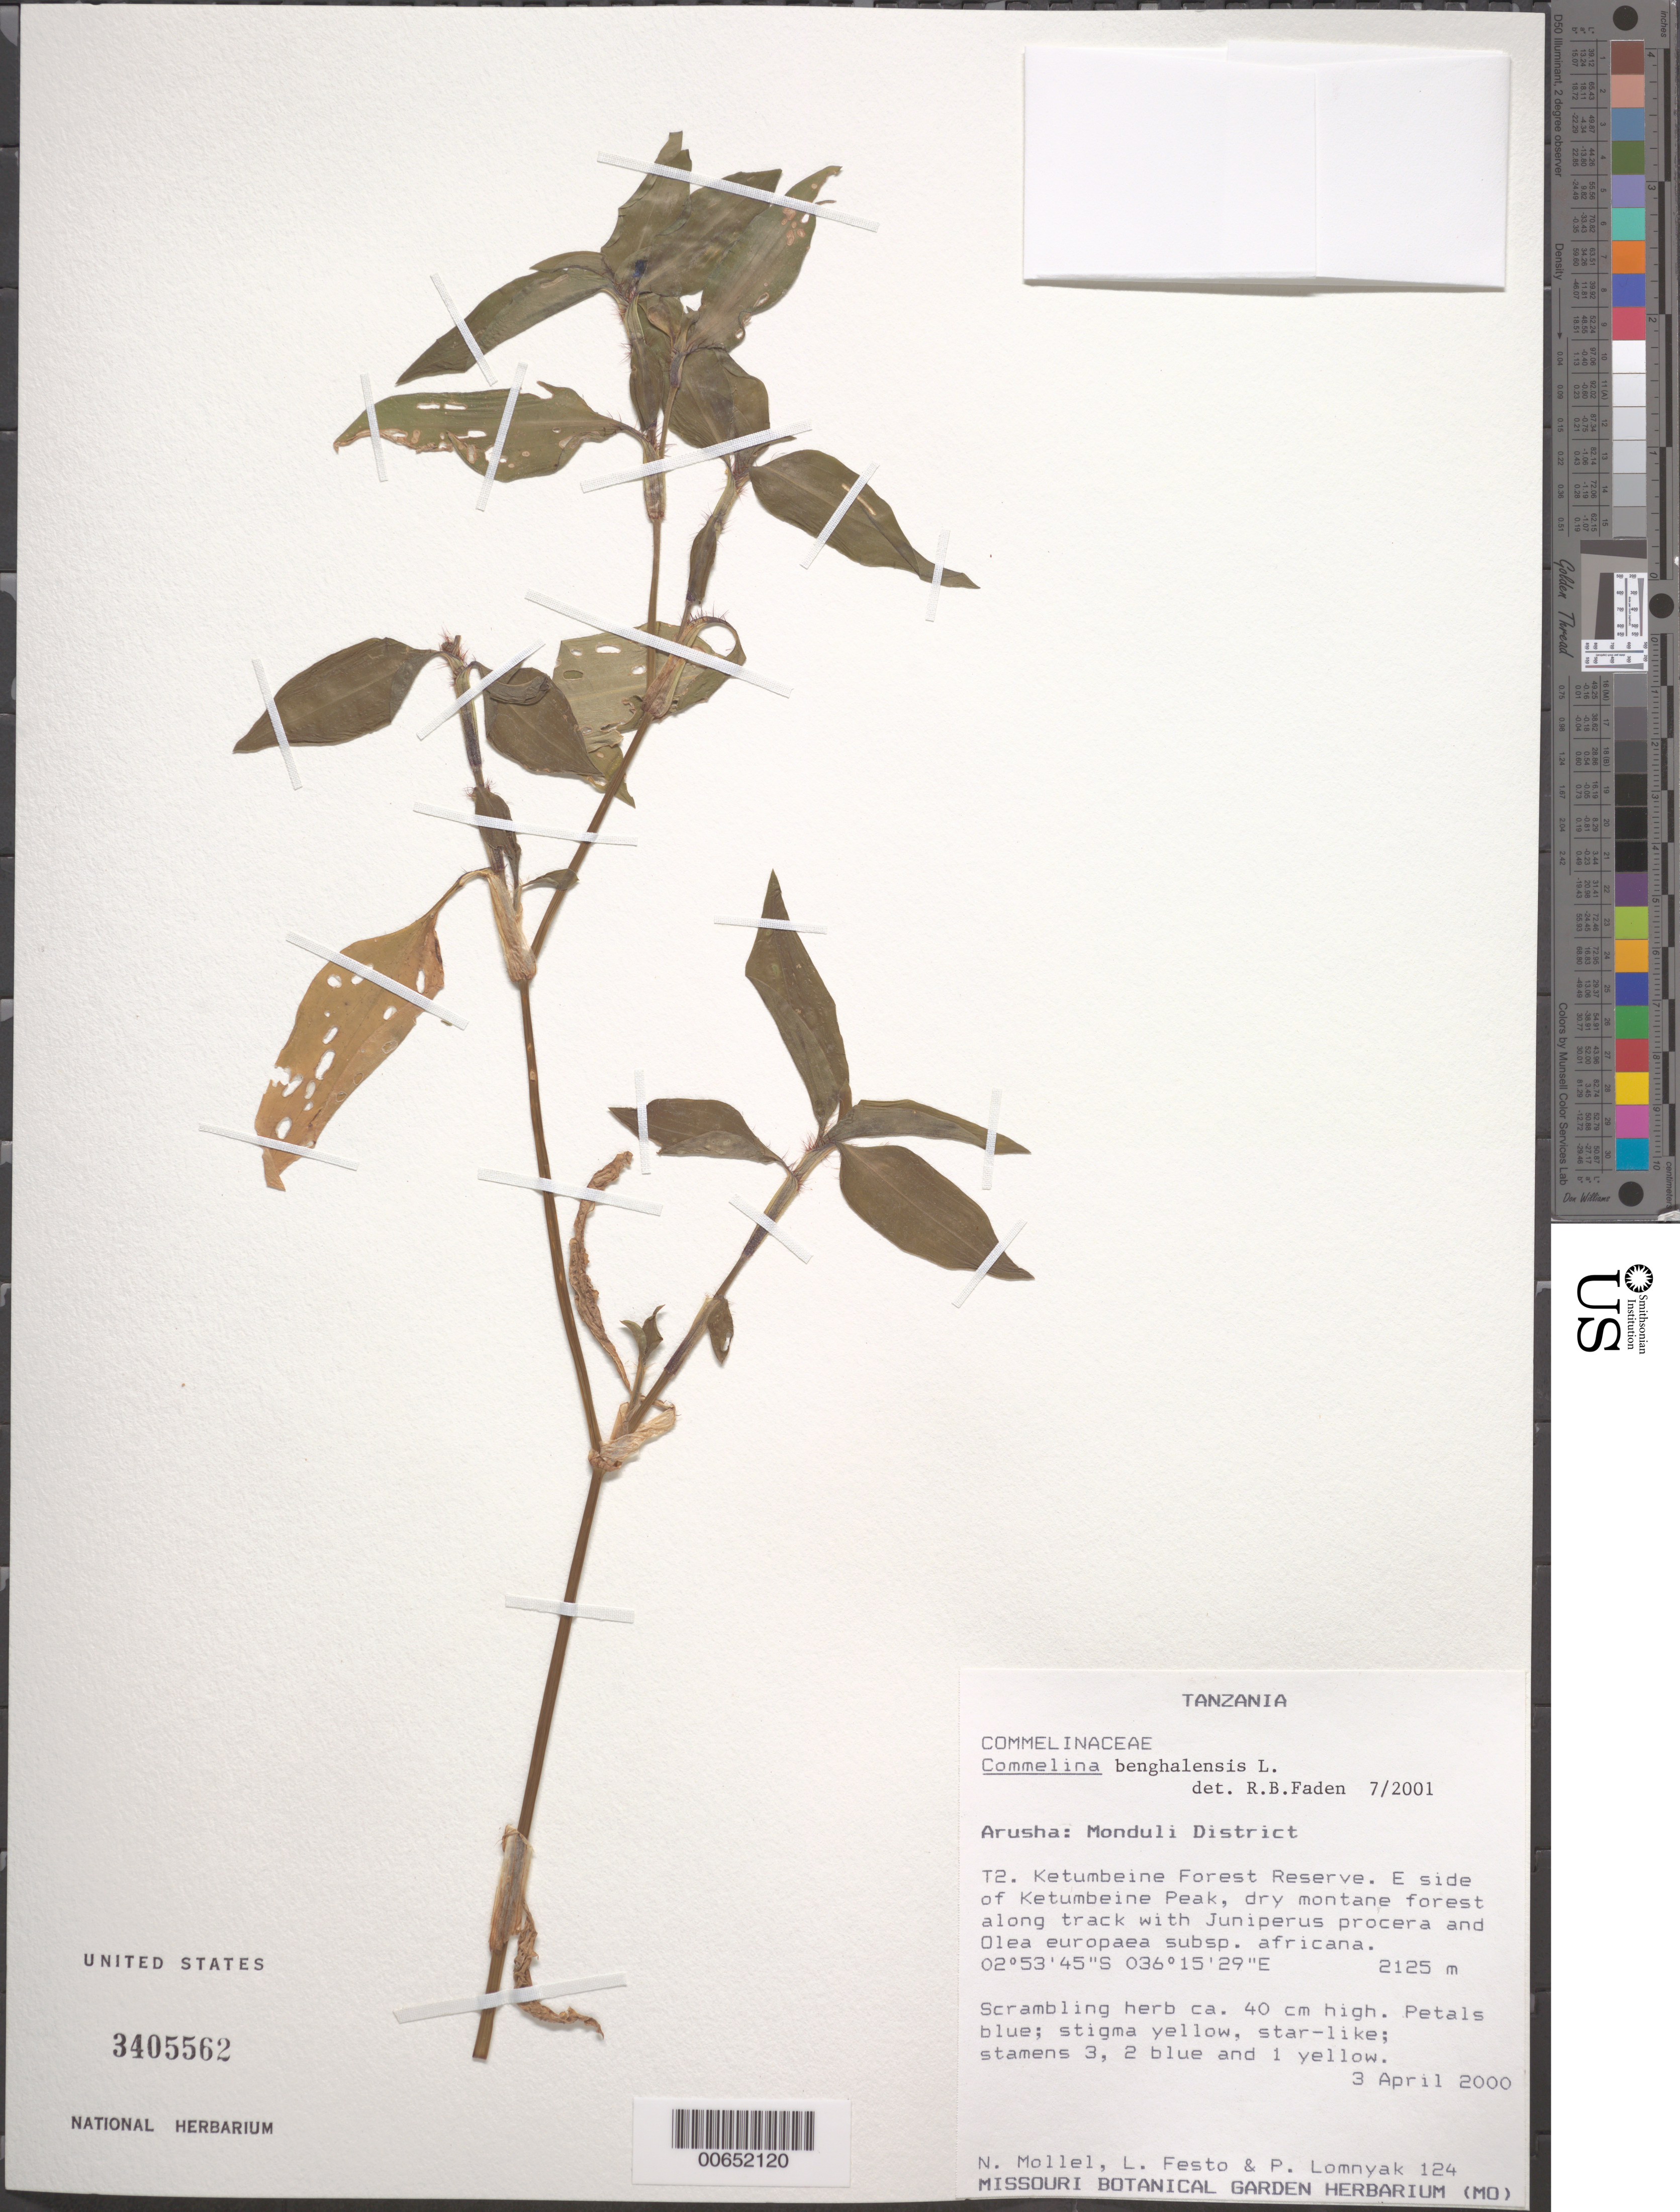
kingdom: Plantae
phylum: Tracheophyta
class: Liliopsida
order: Commelinales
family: Commelinaceae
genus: Commelina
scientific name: Commelina benghalensis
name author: L.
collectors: N. Mollel, L. Festo & P. Lomnyak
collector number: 124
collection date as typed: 03 04 2000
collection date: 2000-04-03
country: Tanzania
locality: Arusha, monduli dist., t2 ketumbeine forest reserve, e side of ketumbeine peak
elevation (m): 2125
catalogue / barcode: US 3405562